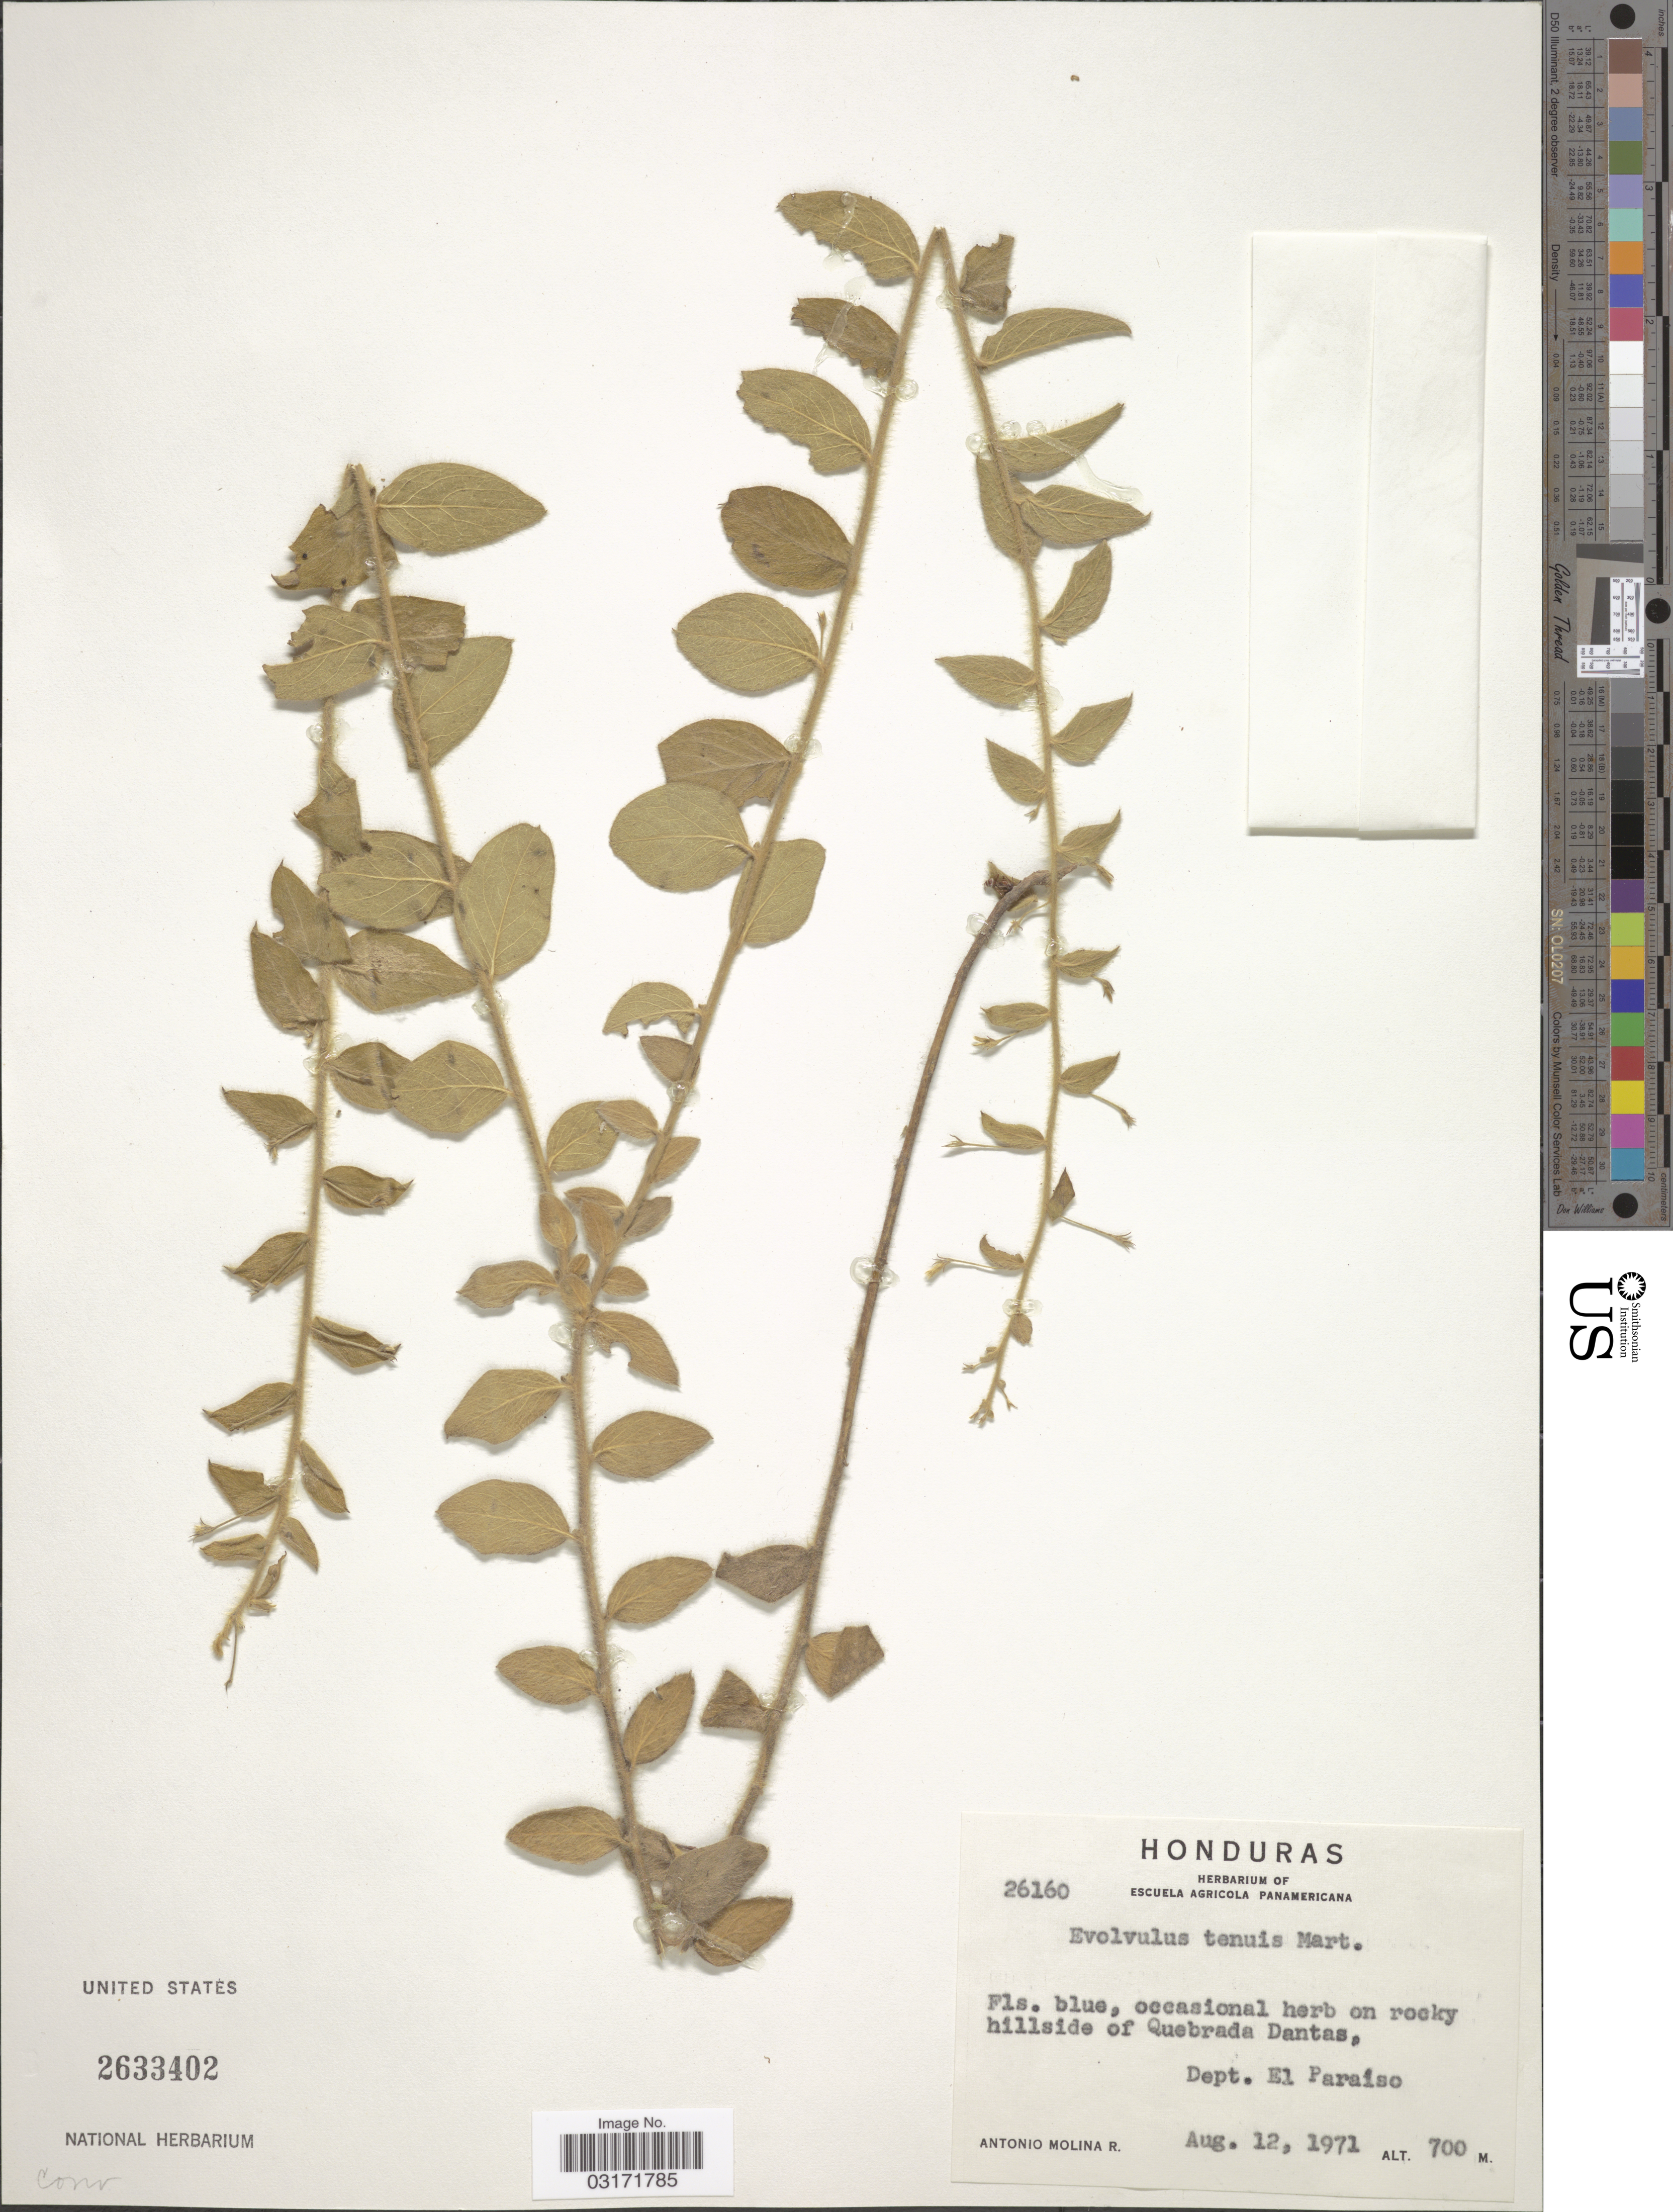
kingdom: Plantae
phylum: Tracheophyta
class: Magnoliopsida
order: Solanales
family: Convolvulaceae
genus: Evolvulus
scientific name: Evolvulus tenuis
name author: Mart. ex Choisy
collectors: A. Molina R.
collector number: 26160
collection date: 1971-08-12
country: Honduras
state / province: El Paraíso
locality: Occasional herb on rocky hillside of Quebrada Dantas, Dept. El Paraíso.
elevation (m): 700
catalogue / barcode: US 2633402